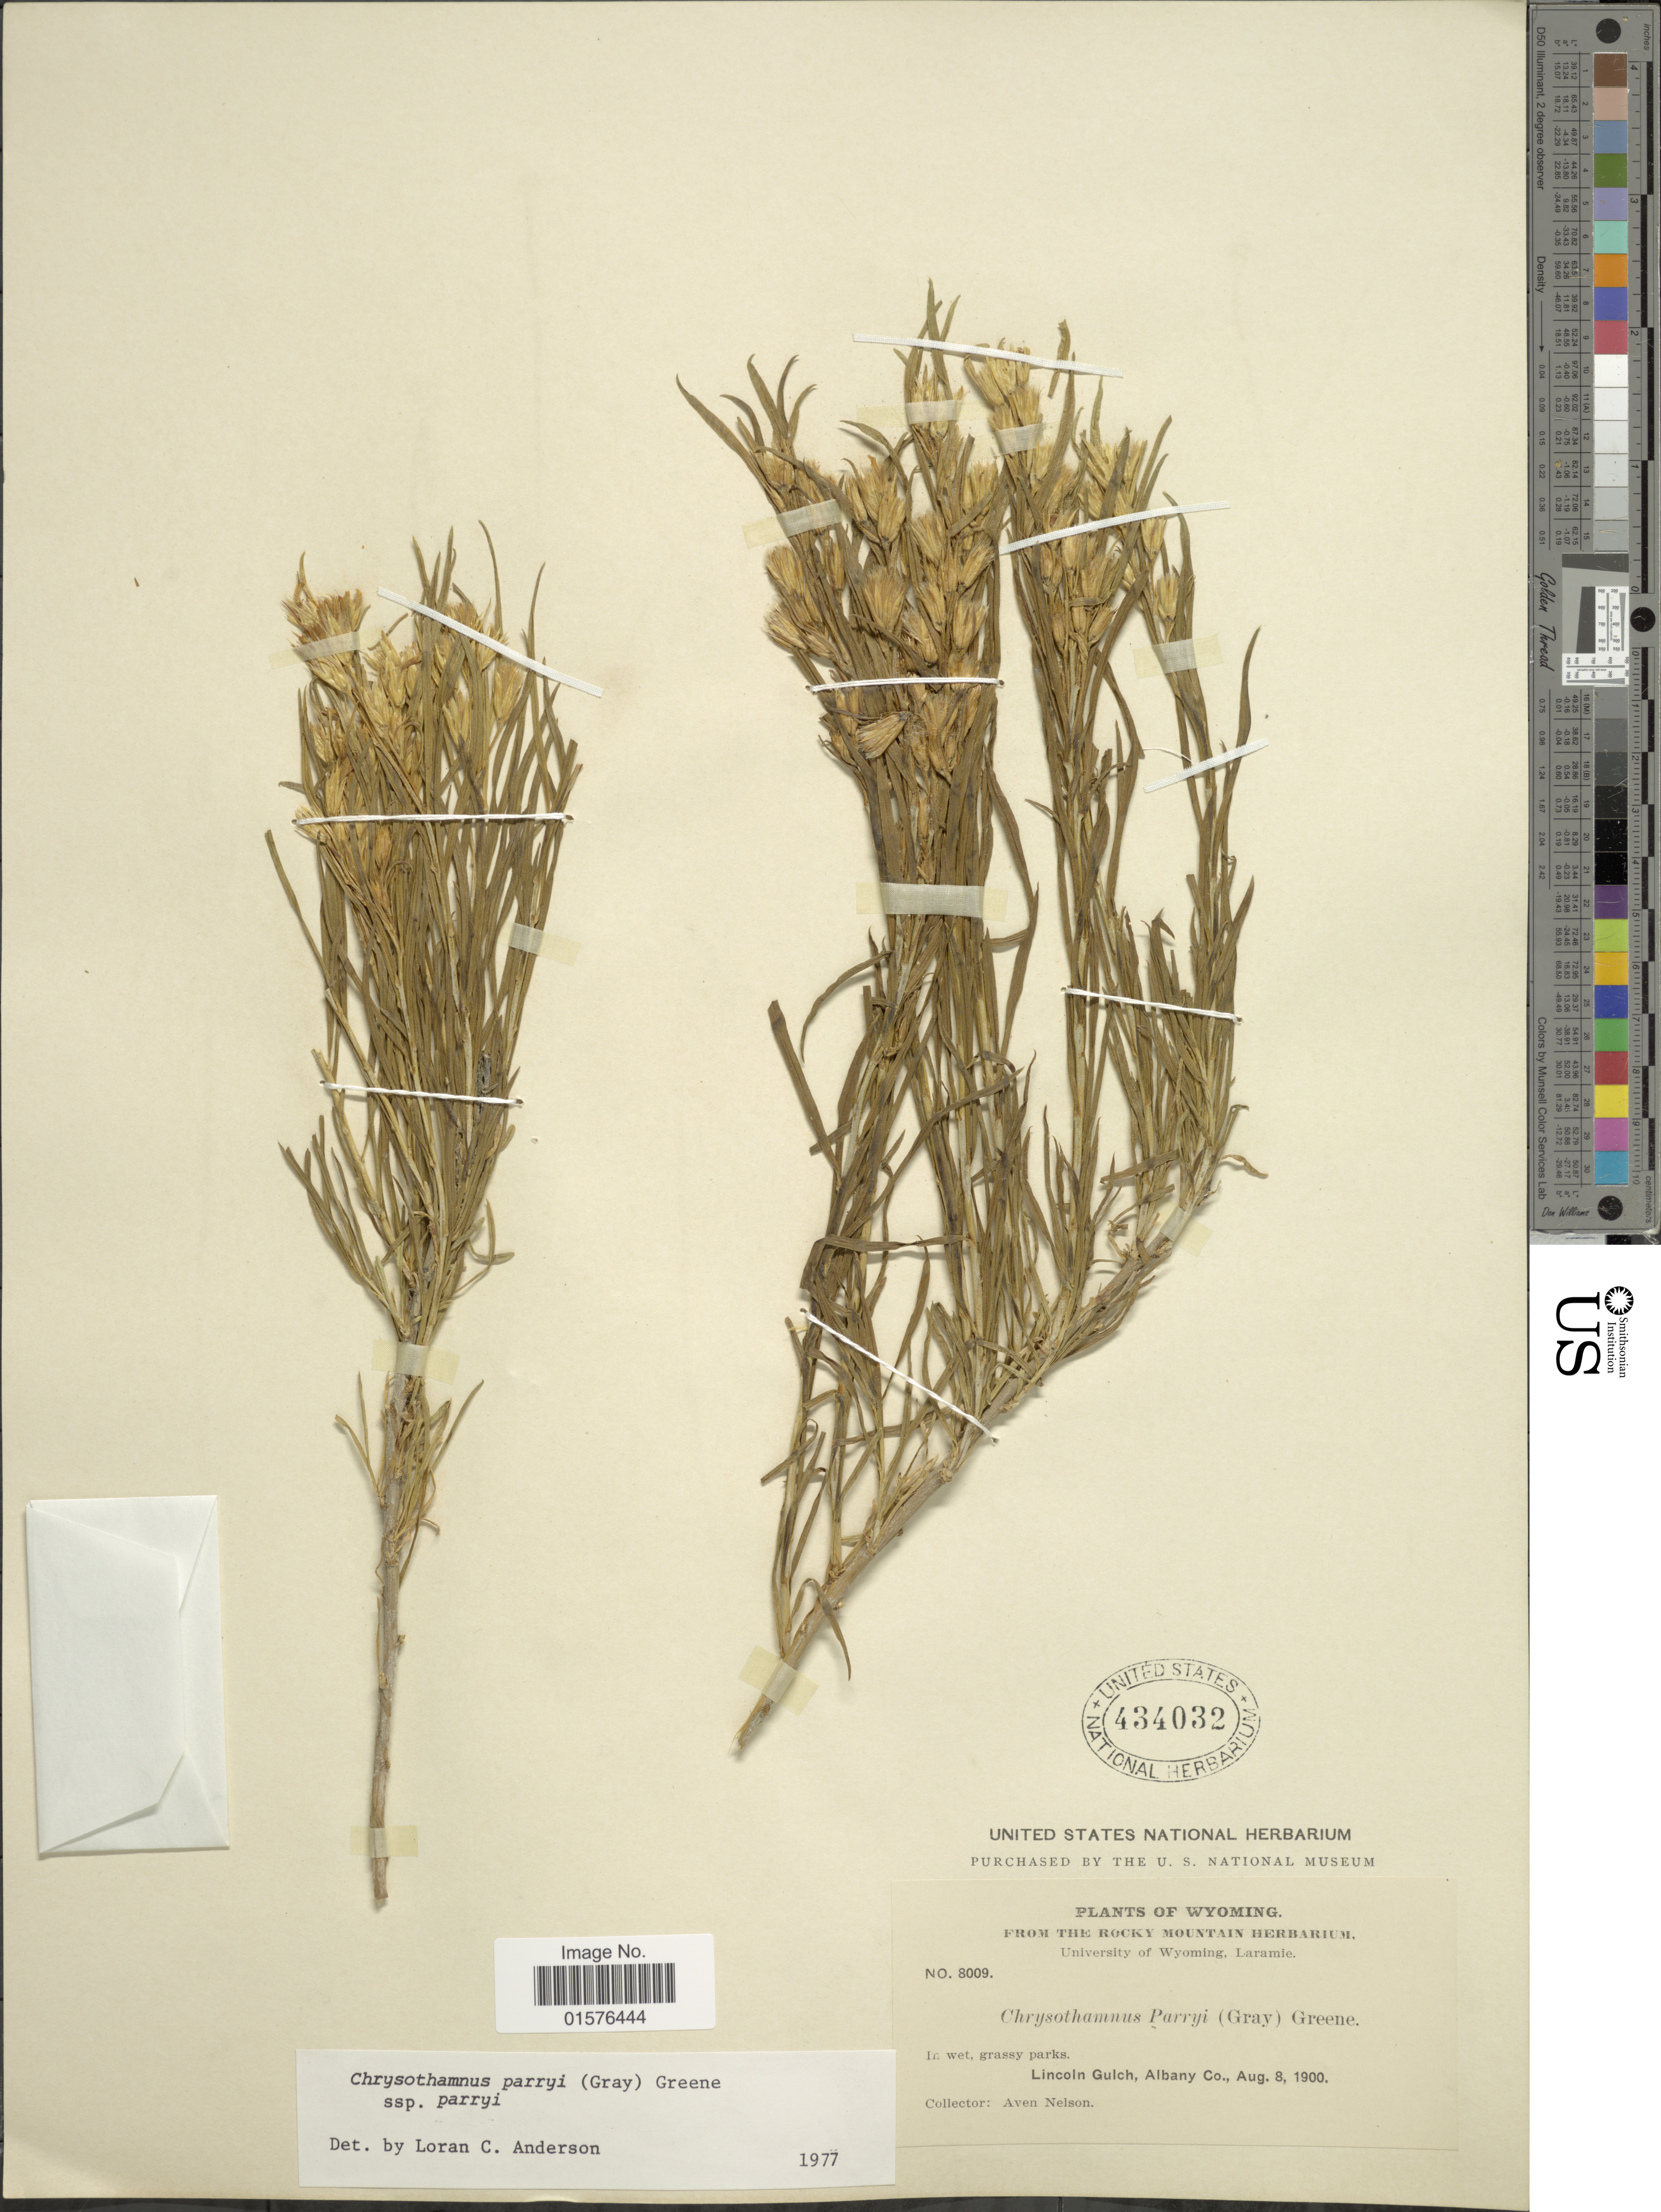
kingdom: Plantae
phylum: Tracheophyta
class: Magnoliopsida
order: Asterales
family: Asteraceae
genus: Ericameria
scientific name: Ericameria parryi var. parryi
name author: (A. Gray) G.L. Nesom & G.I. Baird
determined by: Urbatsch, Lowell E., Curator (LSU), Louisiana State University (UNITED STATES)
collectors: A. Nelson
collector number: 8009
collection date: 1900-08-08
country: United States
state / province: Wyoming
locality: Lincoln Gulch, Albany Co.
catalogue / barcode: US 434032